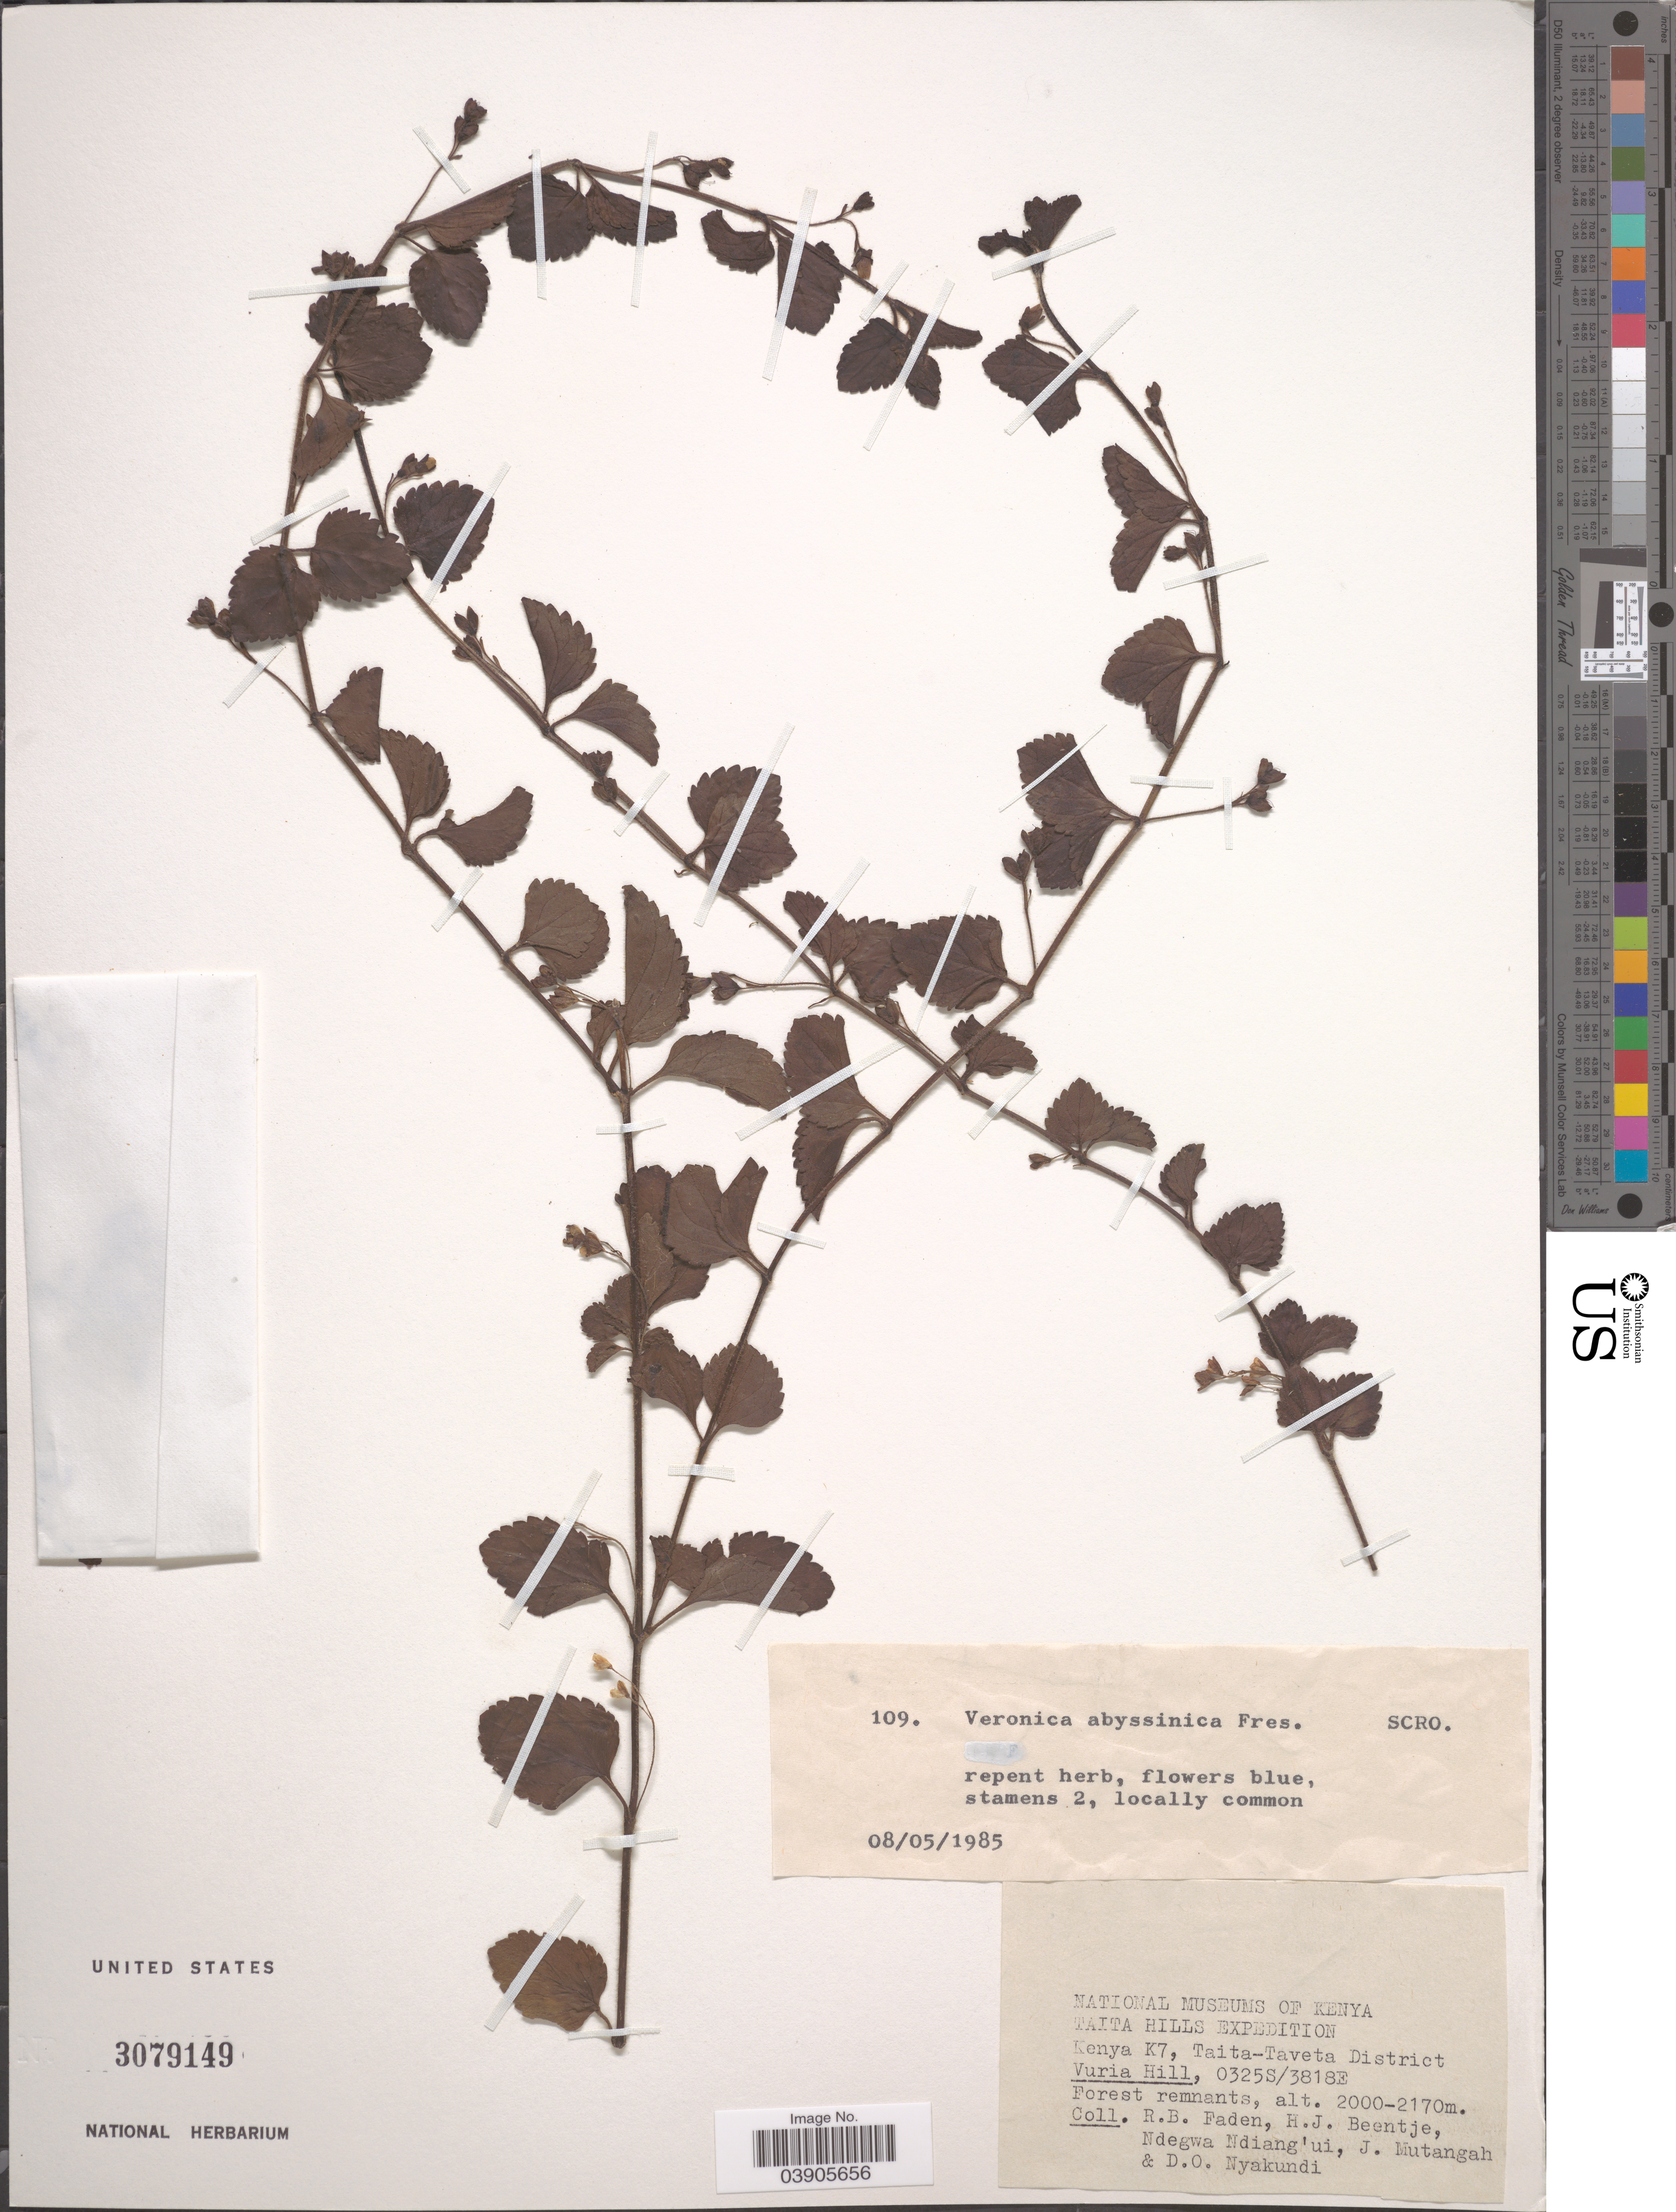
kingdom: Plantae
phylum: Tracheophyta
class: Magnoliopsida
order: Lamiales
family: Plantaginaceae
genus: Veronica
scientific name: Veronica abyssinica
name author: Fresen.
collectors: R. B. Faden, H. J. Beentje, Ndegwa Ndiang'ui, J. Mutangah & D. Nyakundi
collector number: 109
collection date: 1985-05-08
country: Kenya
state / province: Taita Taveta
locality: Kenya Taita Hills. Kenya K7, Taita-Taveta District Vuria Hill.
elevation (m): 2000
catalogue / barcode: US 3079149